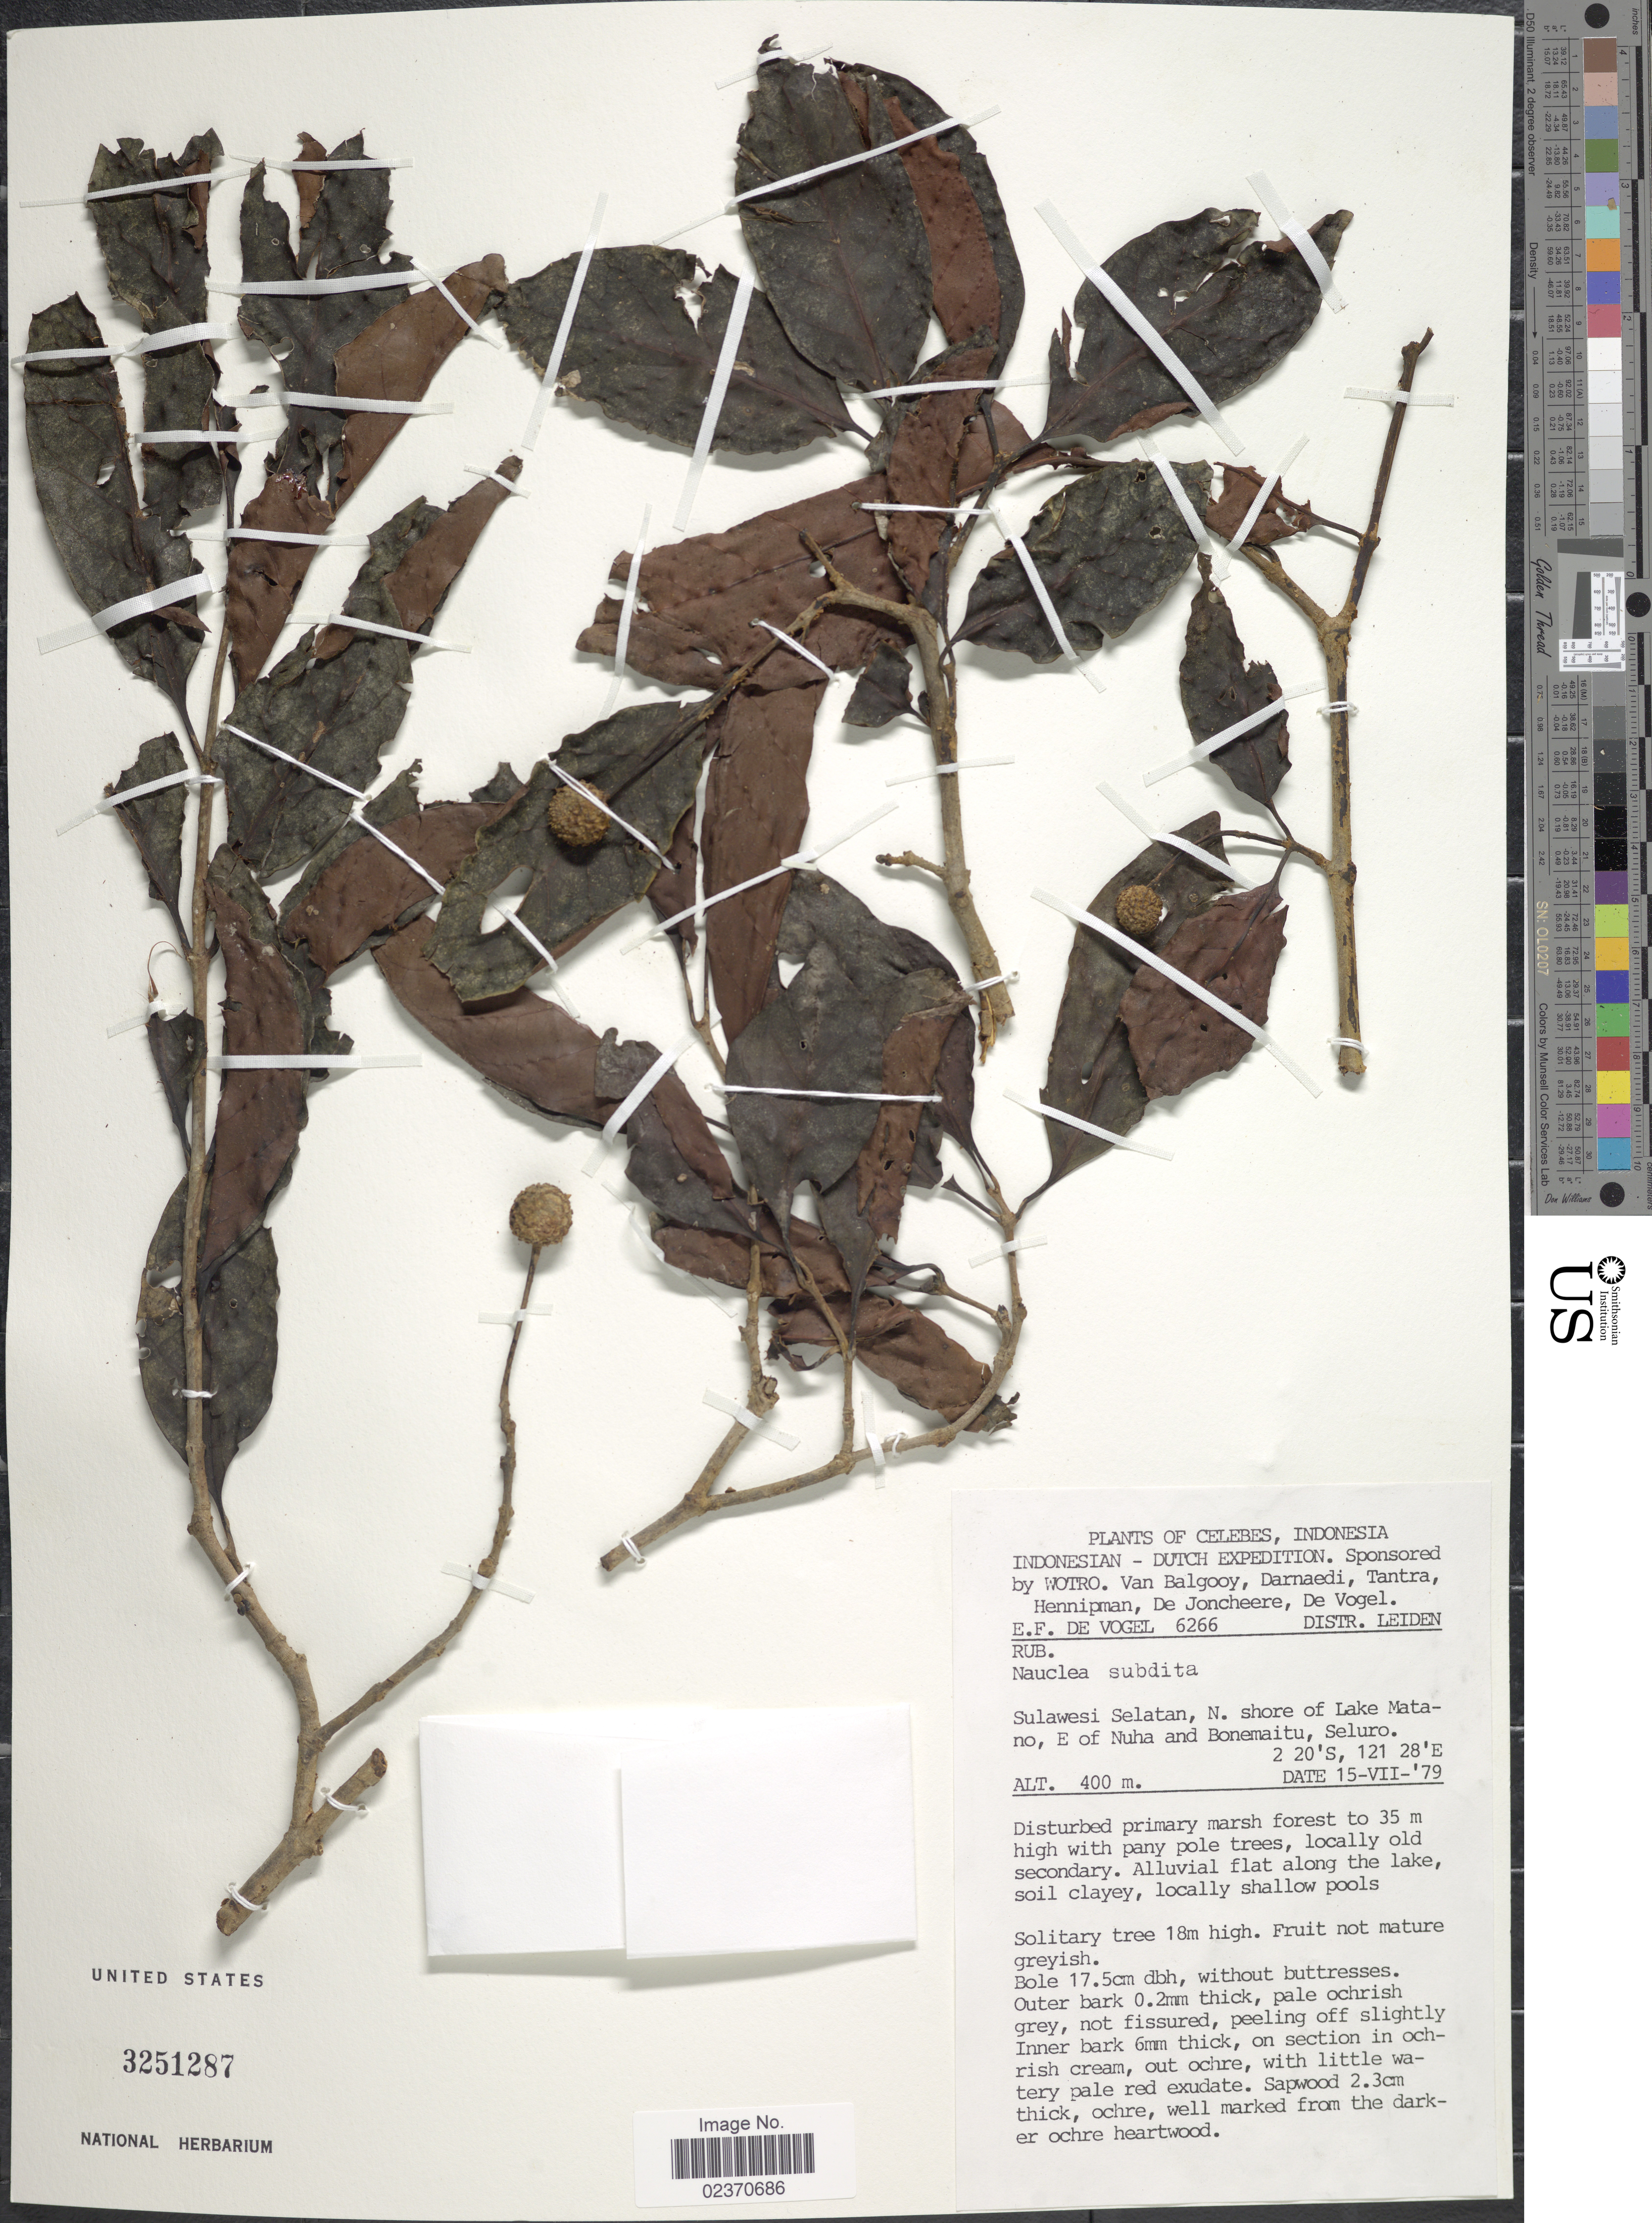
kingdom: Plantae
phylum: Tracheophyta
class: Magnoliopsida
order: Gentianales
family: Rubiaceae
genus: Nauclea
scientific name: Nauclea subdita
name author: Steud.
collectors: E. F. de Vogel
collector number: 6266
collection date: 1979-07-15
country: Indonesia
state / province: Sulawesi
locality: Celebes, Sulawesi Selatan, N. shore of Lake Matano, E of Nuha and Bonemaito, Seluro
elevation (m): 400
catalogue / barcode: US 3251287